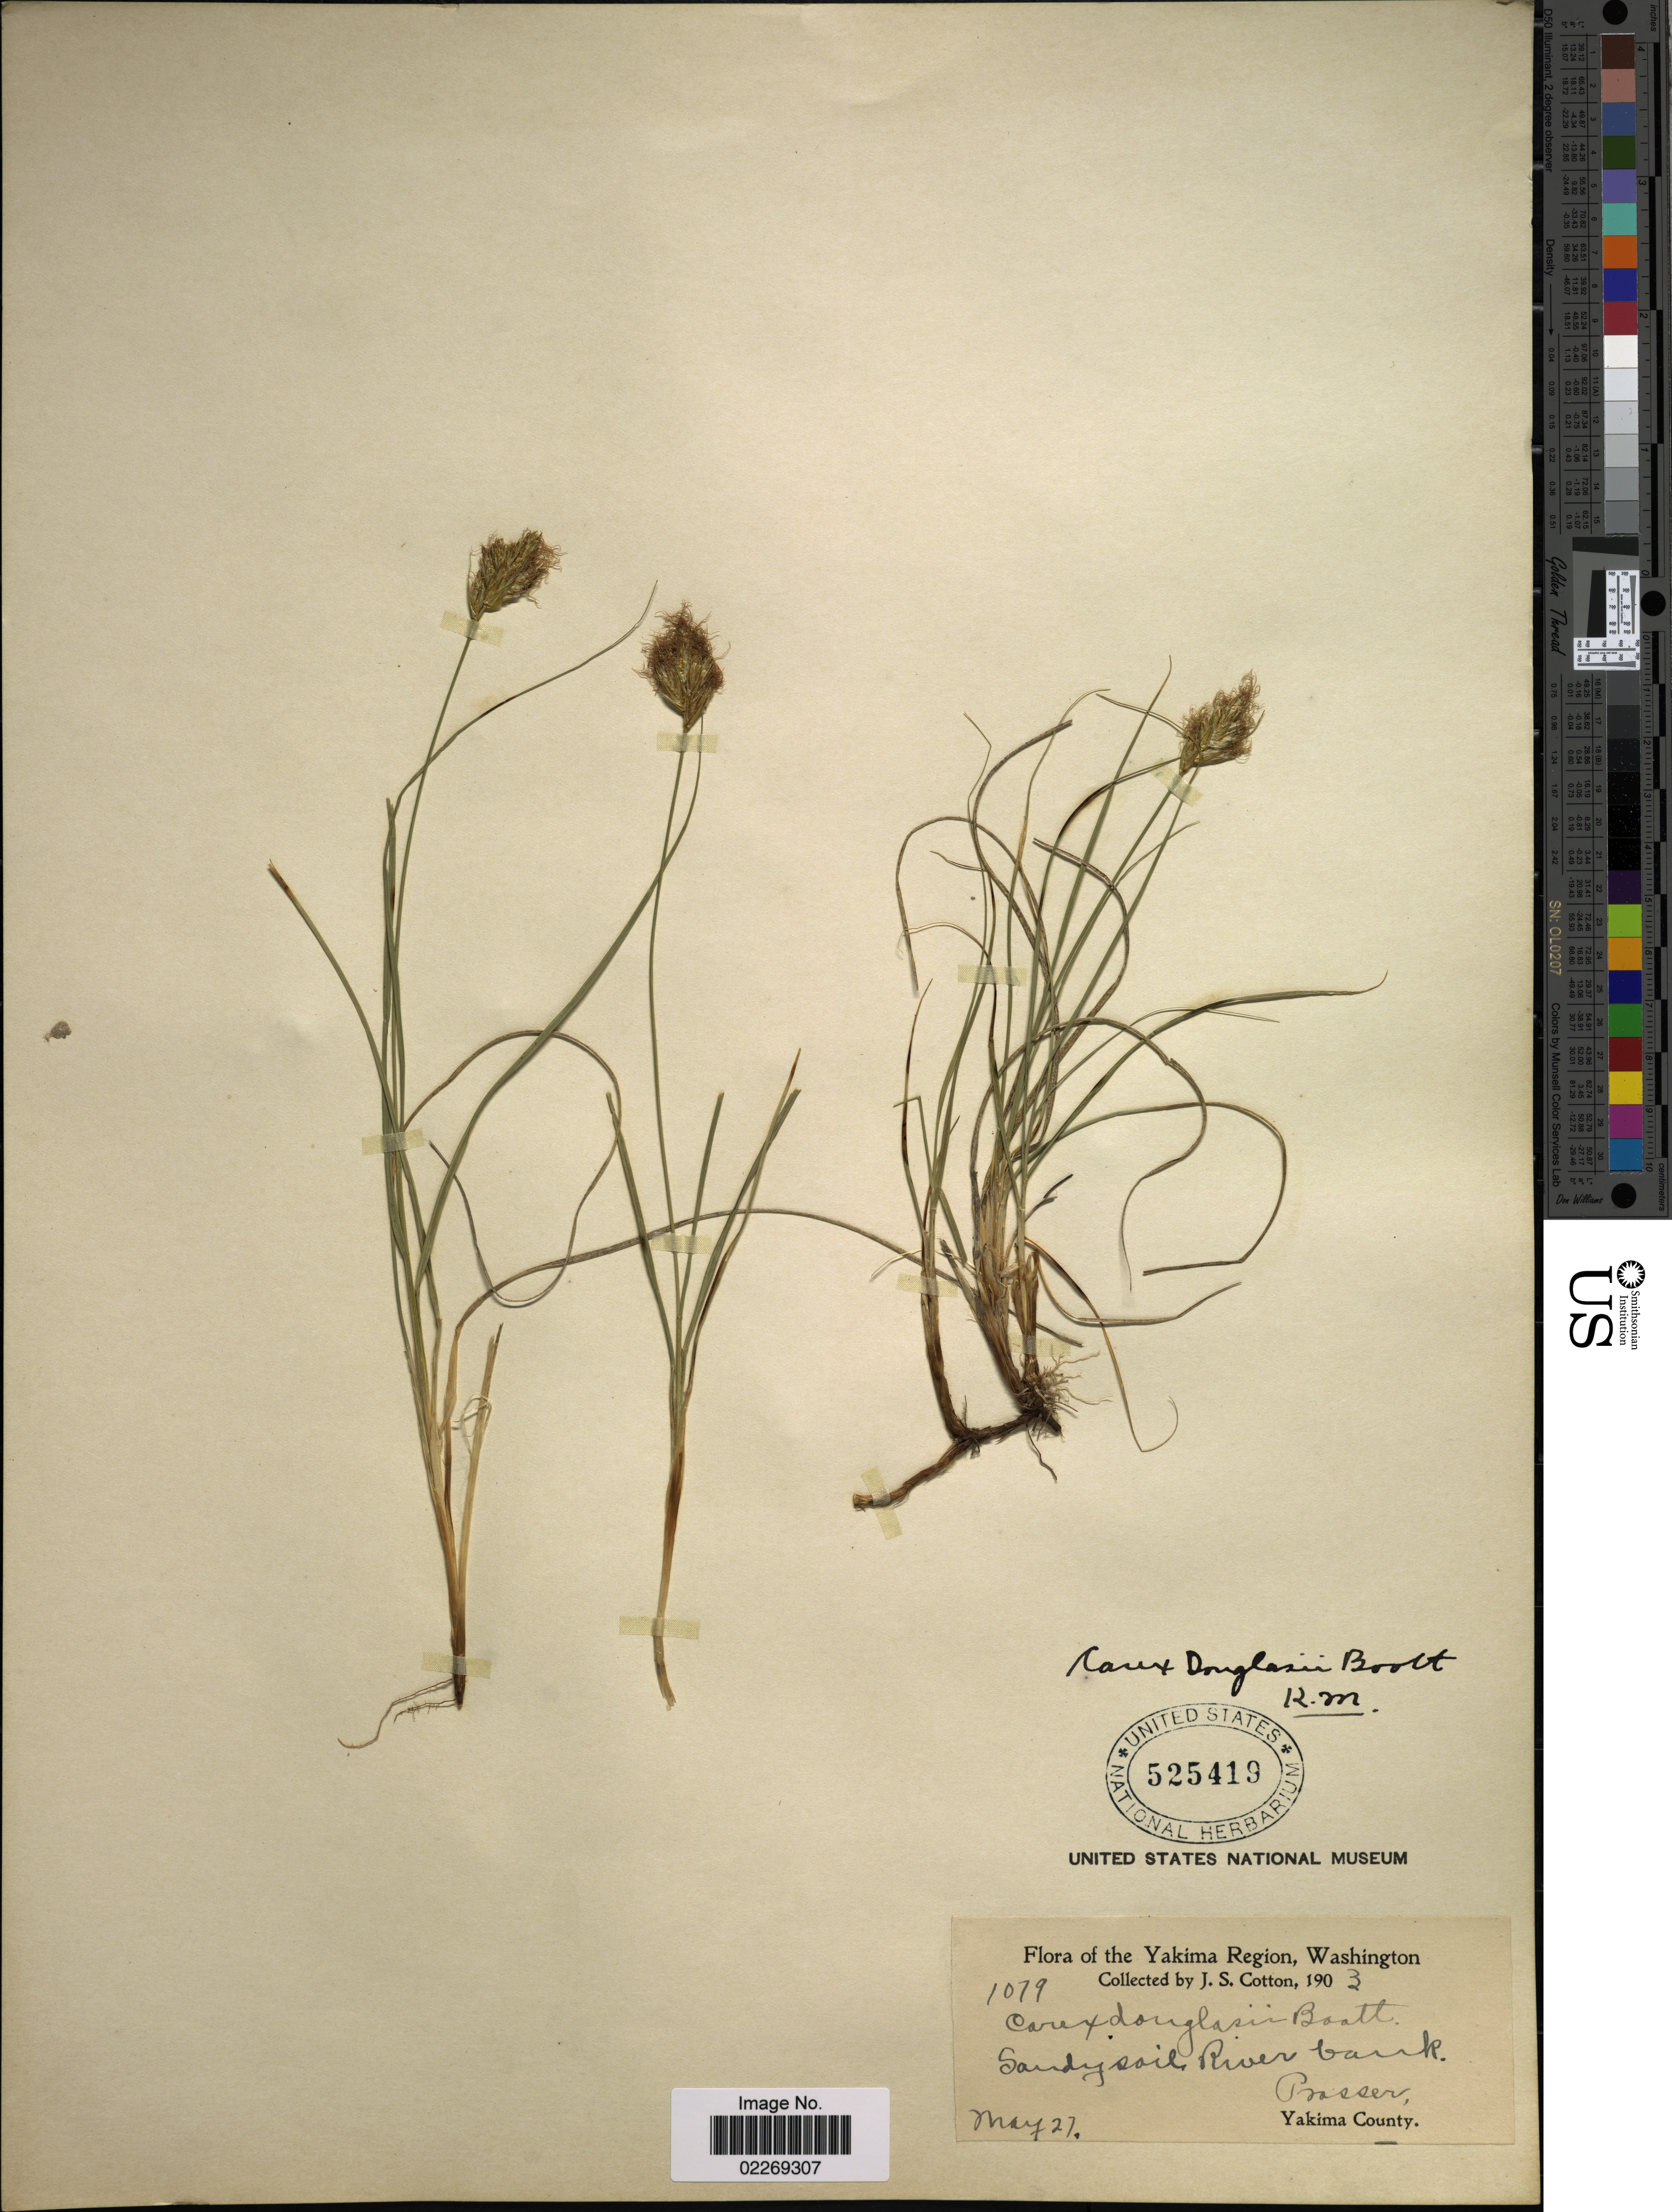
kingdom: Plantae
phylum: Tracheophyta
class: Liliopsida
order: Poales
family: Cyperaceae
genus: Carex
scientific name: Carex douglasii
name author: Boott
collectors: J. S. Cotton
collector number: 1079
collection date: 1903-05-27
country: United States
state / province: Washington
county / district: Yakima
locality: Yakima Region. Sandy soil, River bank. Prosser. Yakima County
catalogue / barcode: US 525419